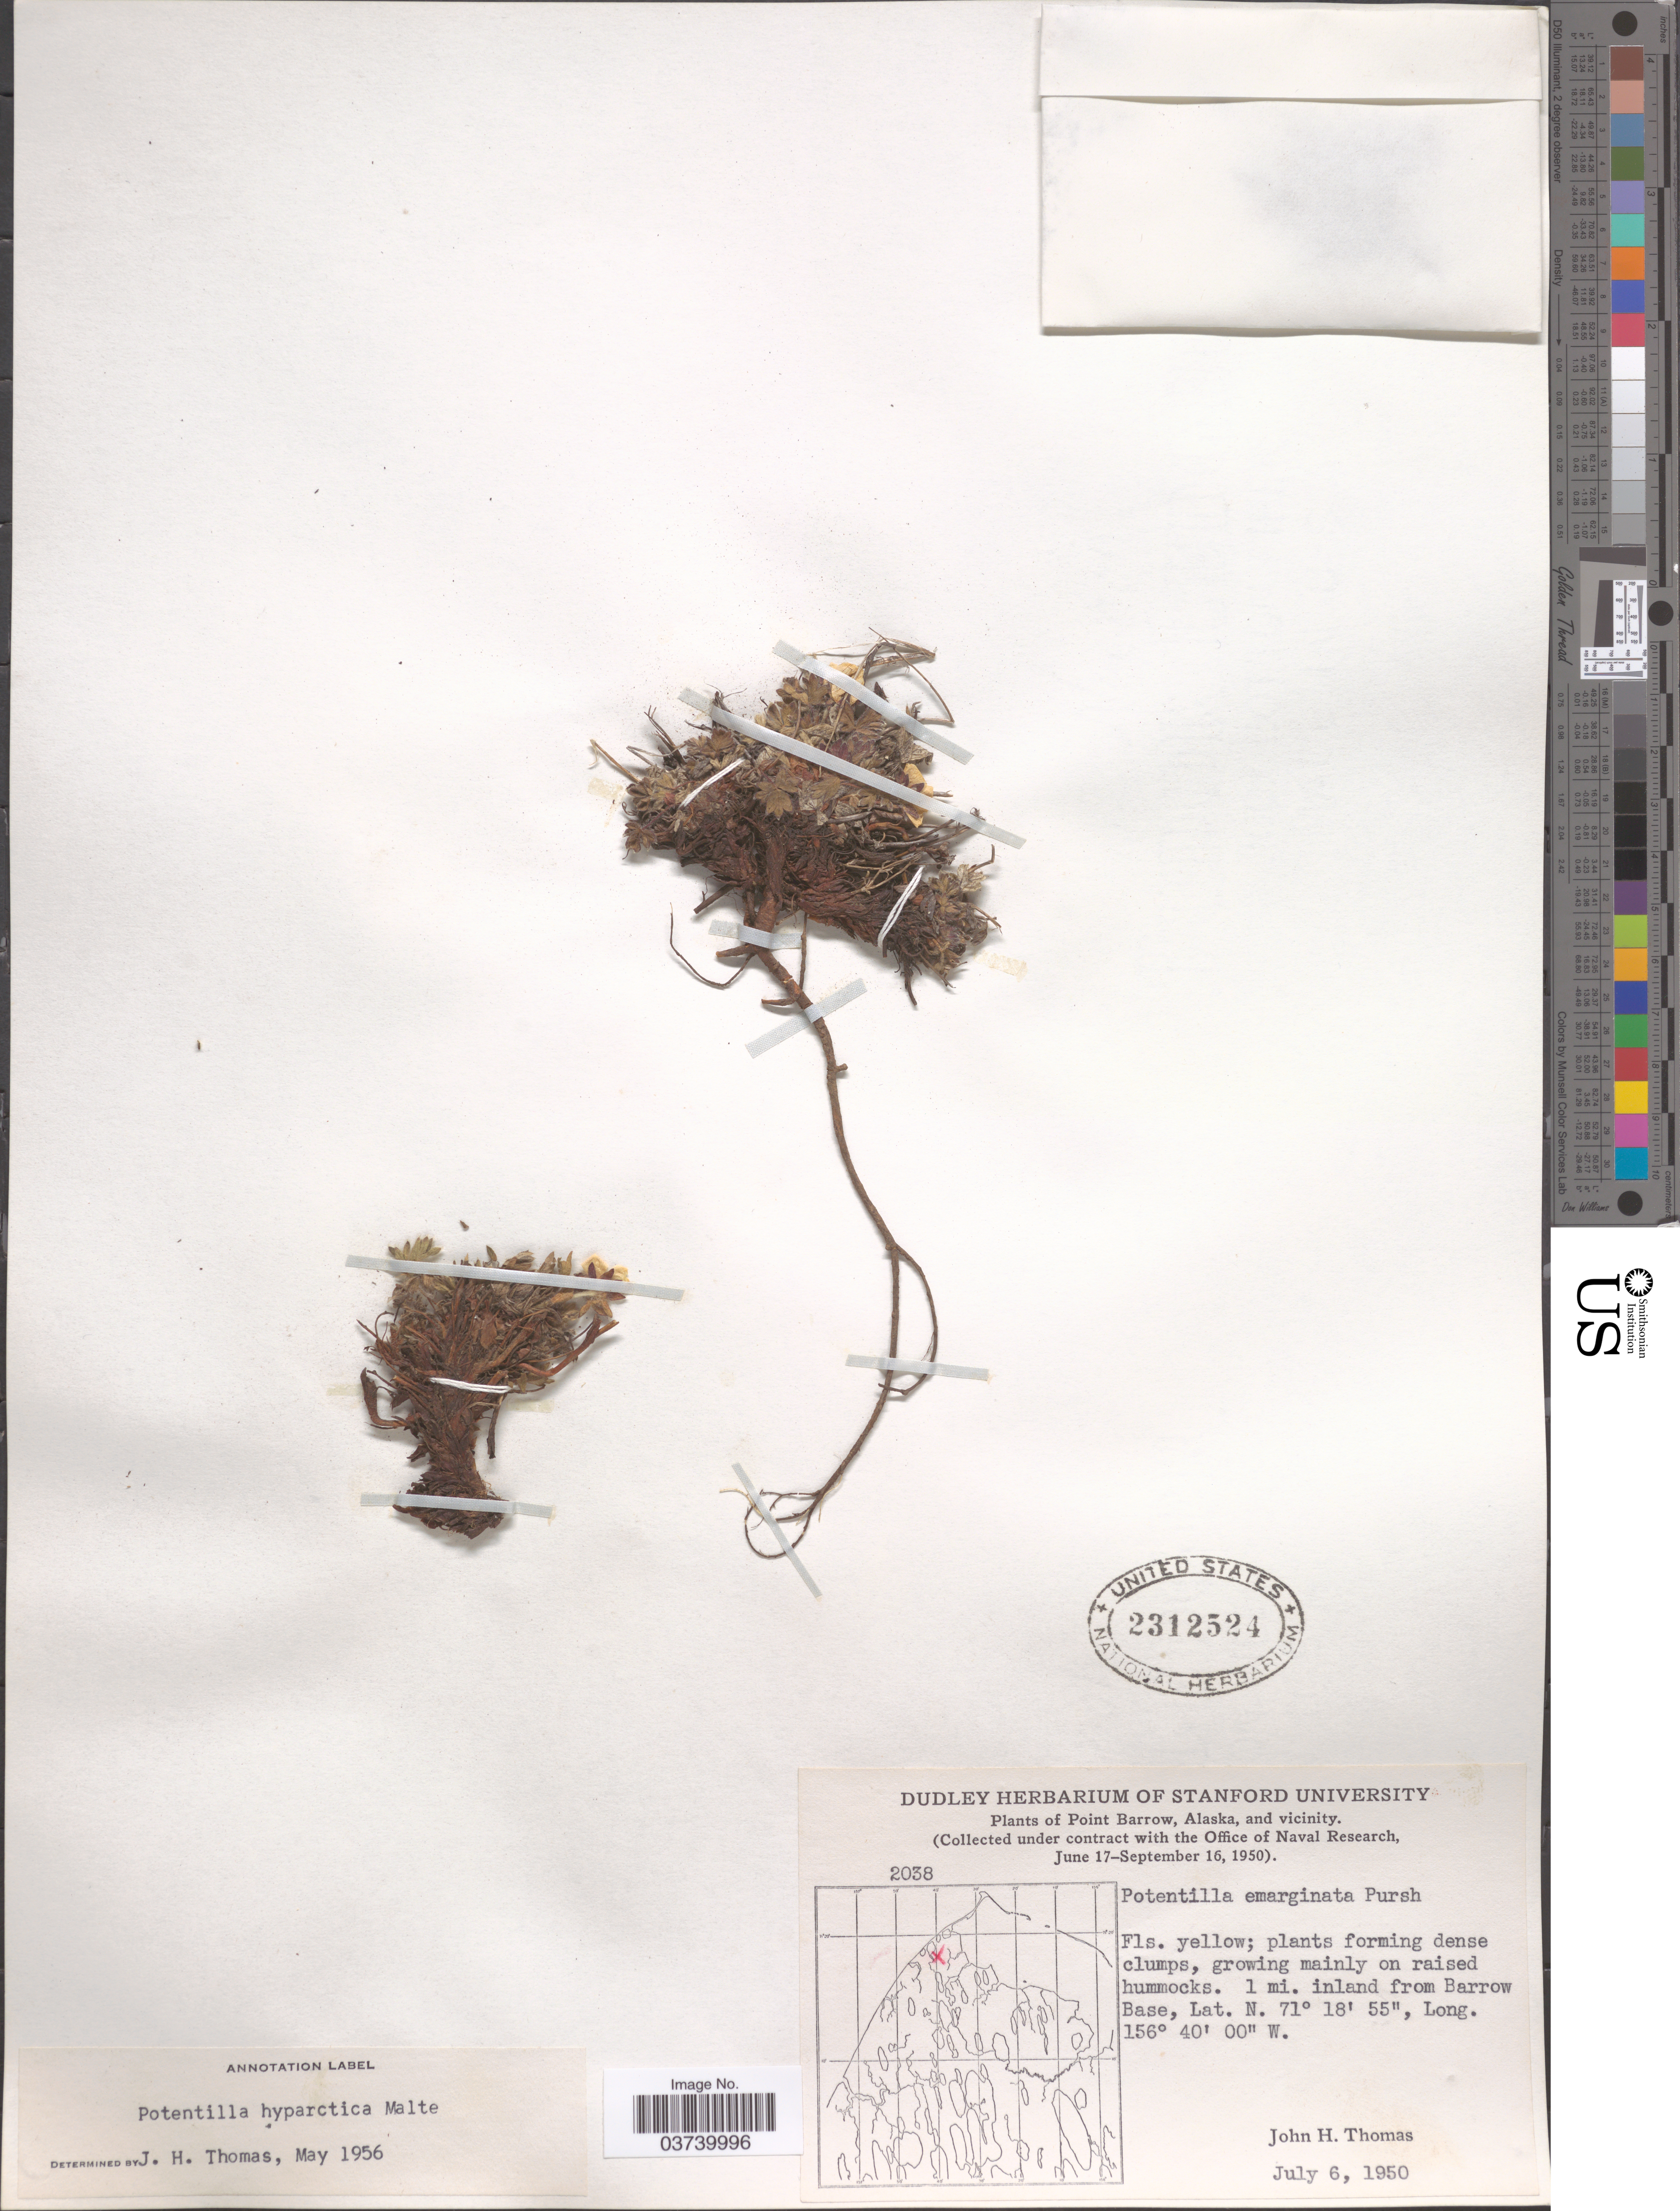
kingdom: Plantae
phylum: Tracheophyta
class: Magnoliopsida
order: Rosales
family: Rosaceae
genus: Potentilla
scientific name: Potentilla hyparctica subsp. hyparctica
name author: Malte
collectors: J. H. Thomas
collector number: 2038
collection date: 1950-07-06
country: United States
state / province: Alaska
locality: Point Barrow, Alaska, and vicinity. 1 mi. inland from Barrow Base.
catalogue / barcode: US 2312524